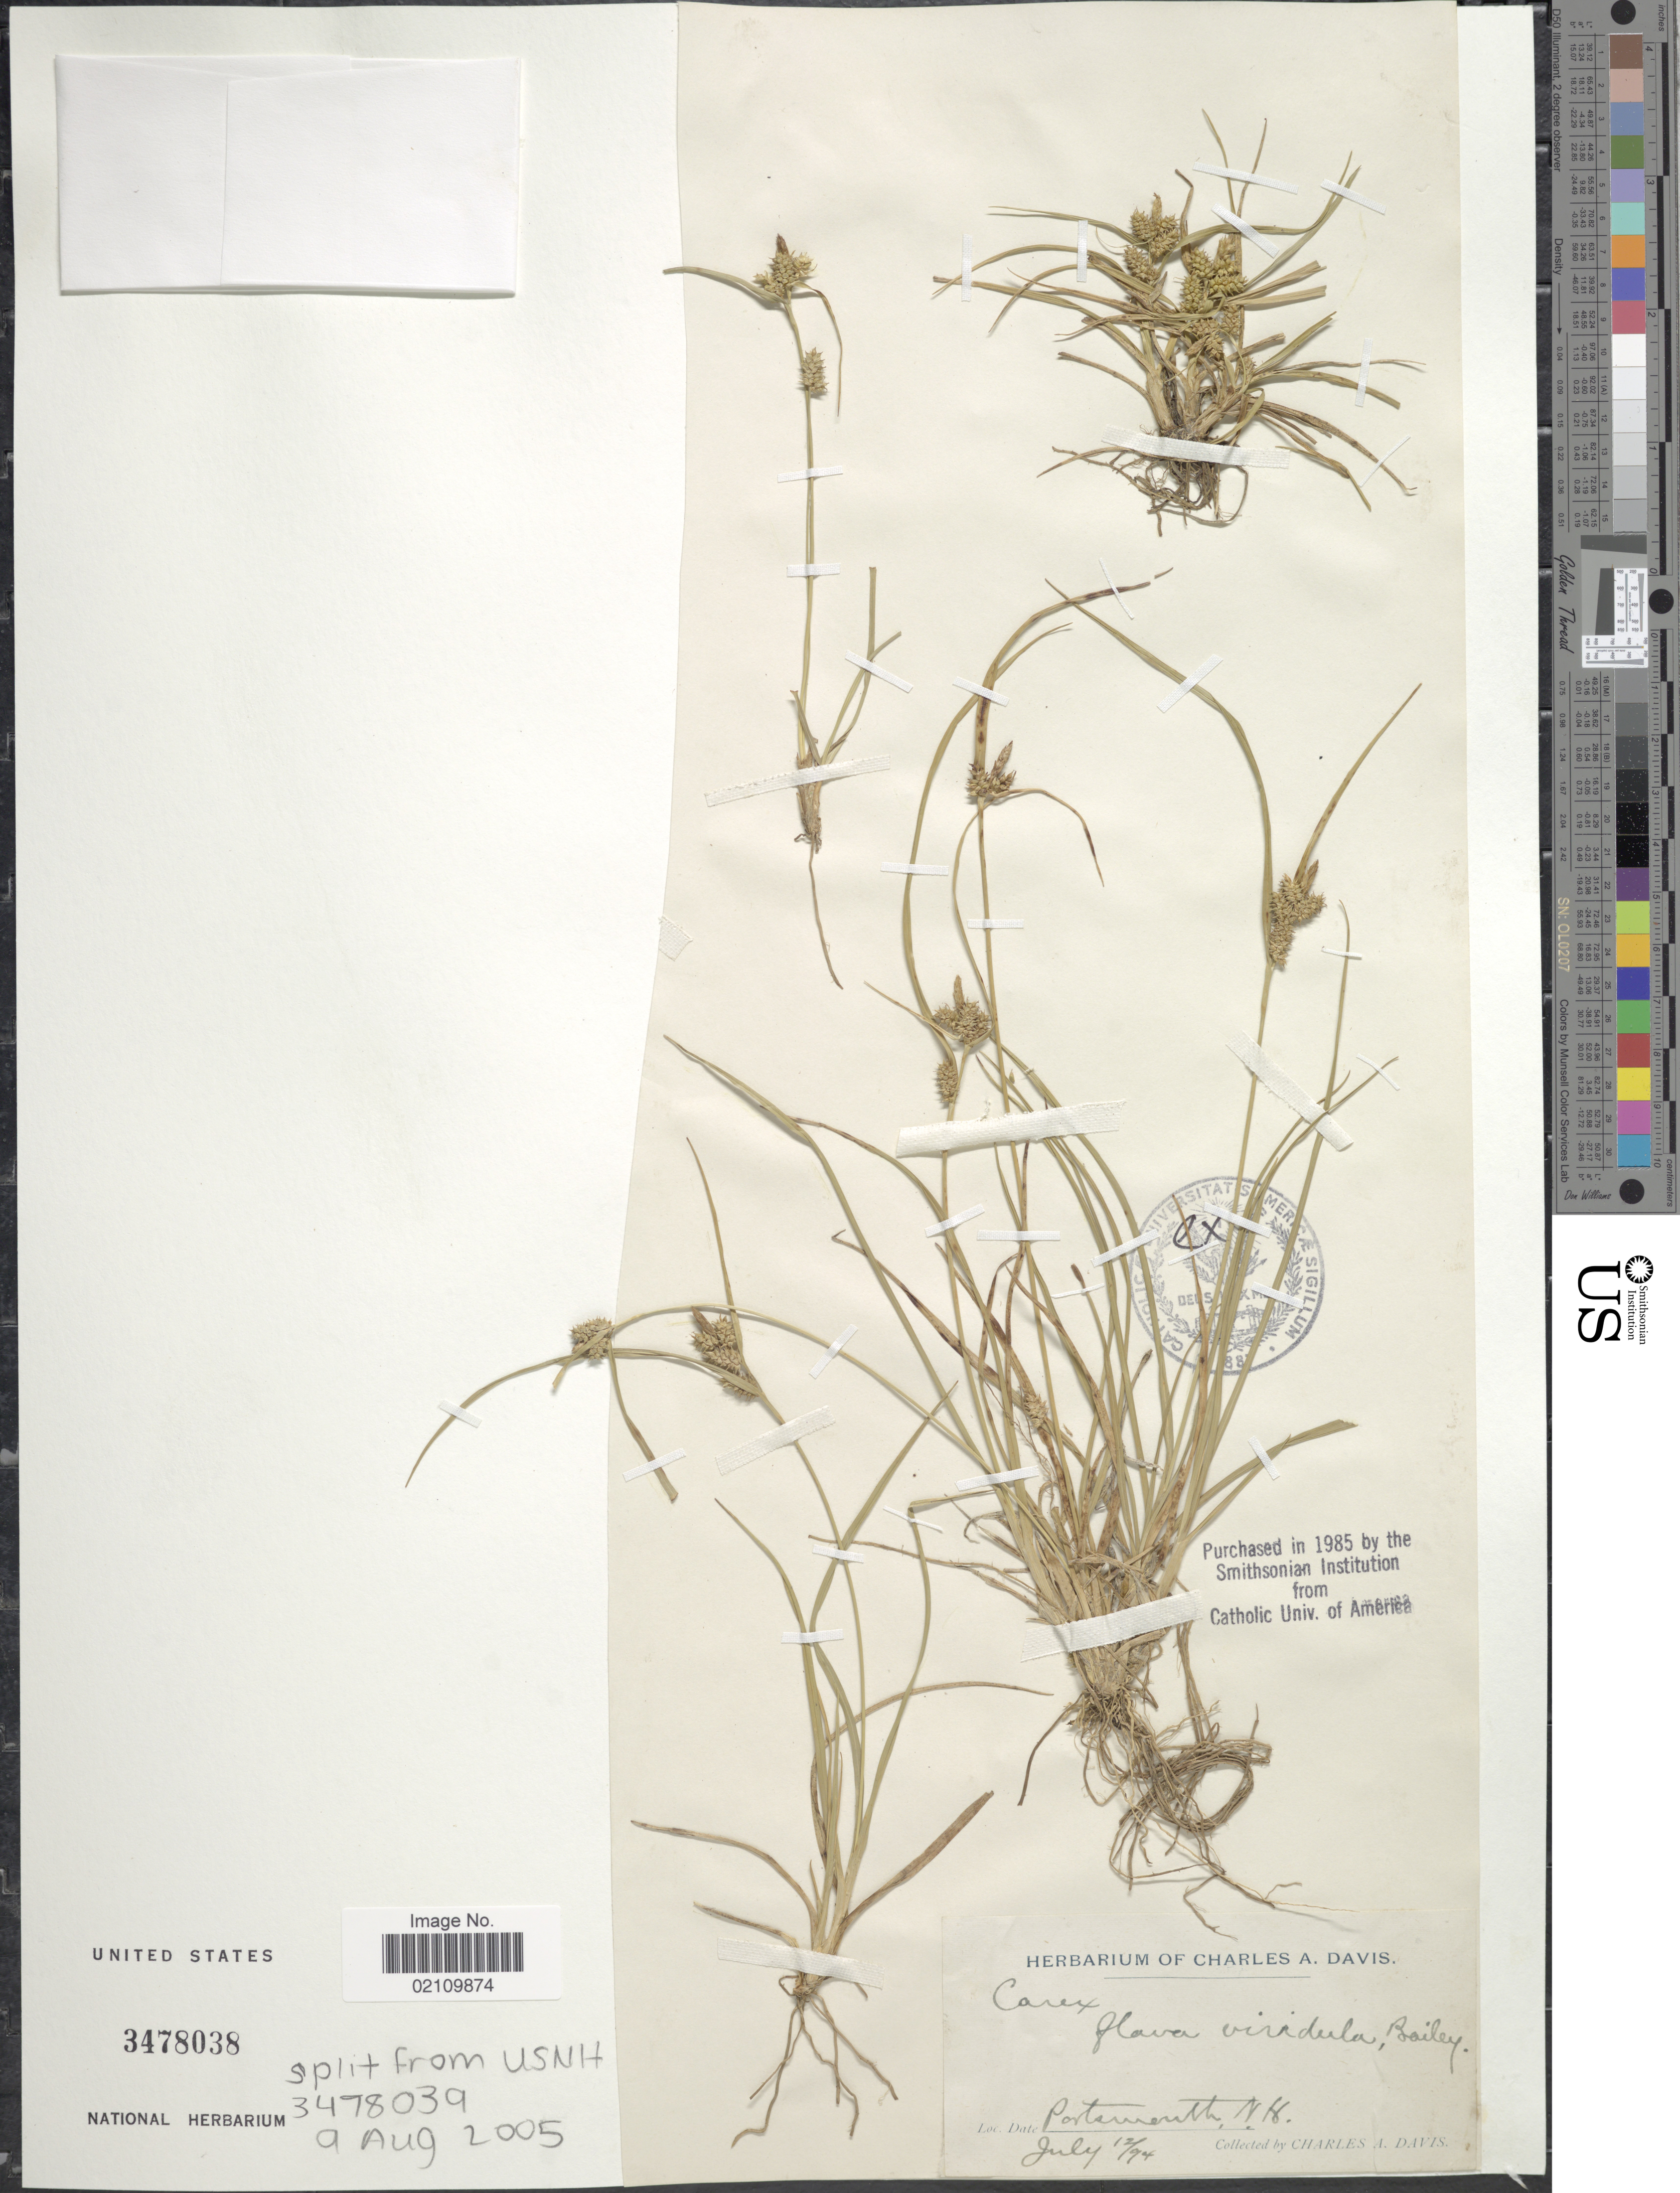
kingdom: Plantae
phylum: Tracheophyta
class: Liliopsida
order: Poales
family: Cyperaceae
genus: Carex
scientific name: Carex flava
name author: L.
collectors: C. Davis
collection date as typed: Transcribed d/m/y: 12/7/94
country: United States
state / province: New Hampshire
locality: Portsmouth, N. H.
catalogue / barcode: US 3478038